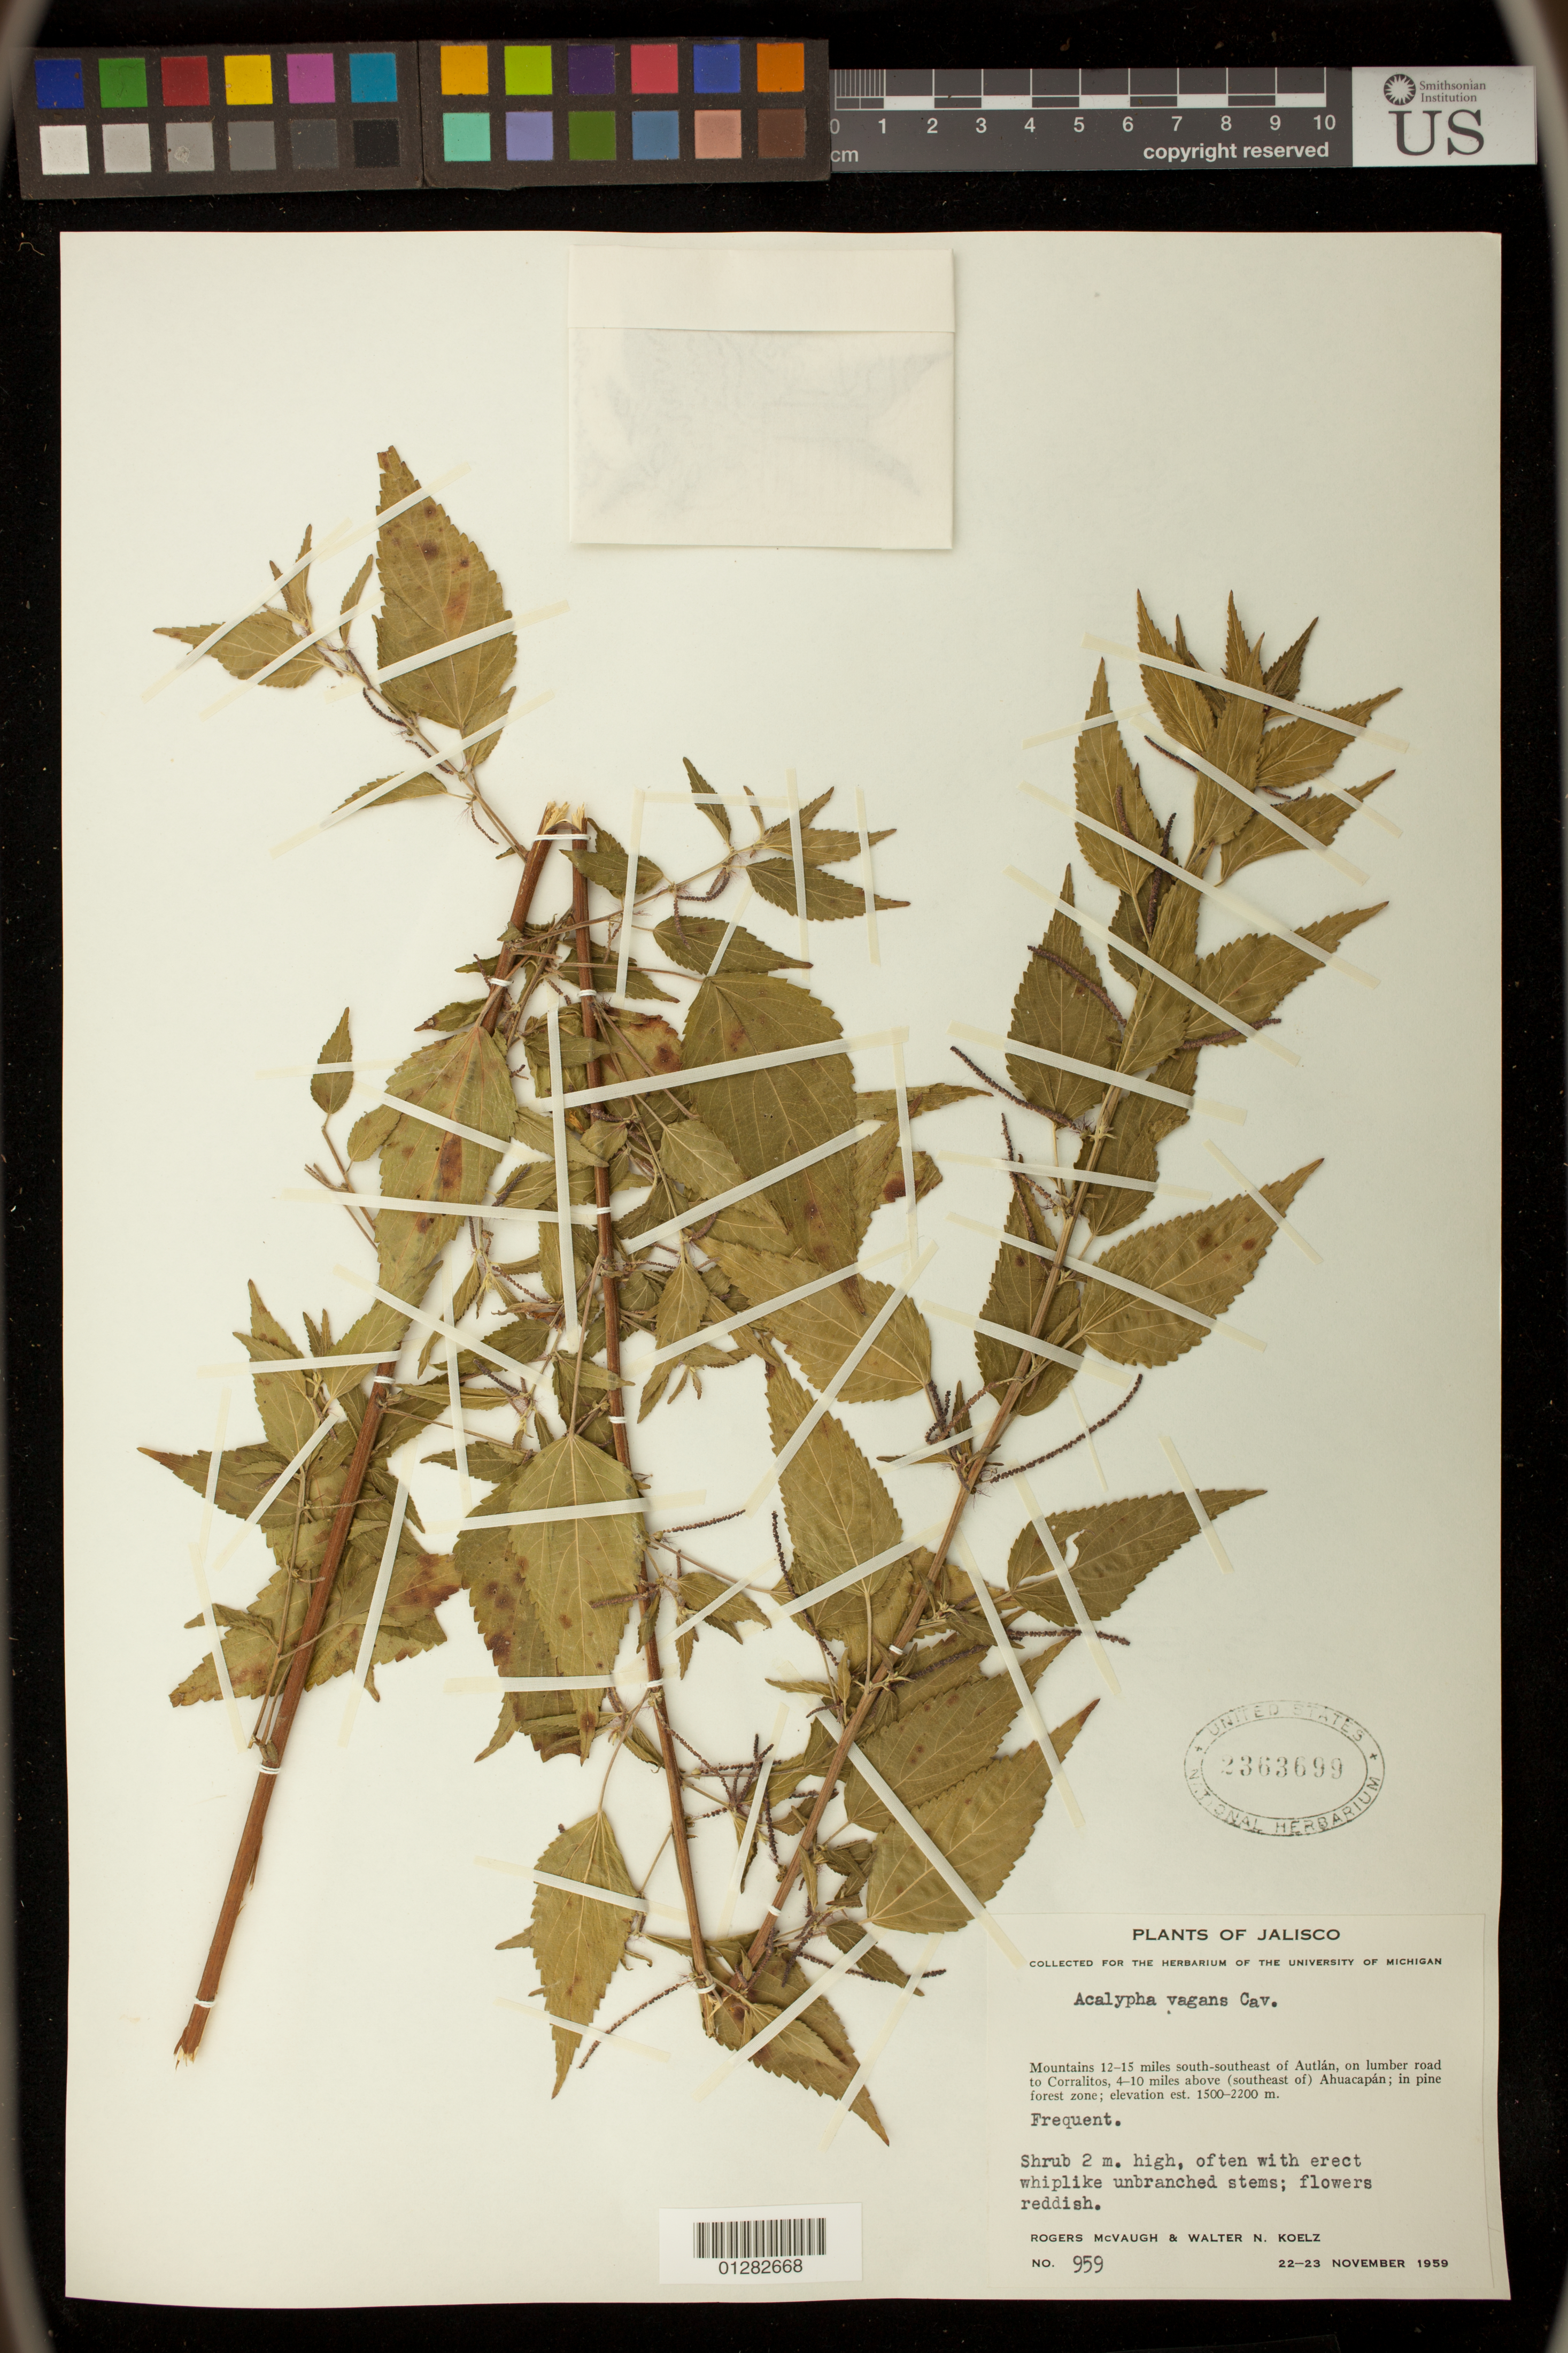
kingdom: Plantae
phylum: Tracheophyta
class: Magnoliopsida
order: Malpighiales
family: Euphorbiaceae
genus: Acalypha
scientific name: Acalypha vagans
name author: Cav.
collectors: E. W. Nelson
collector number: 959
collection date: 1959-11-22/1959-11-23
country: Mexico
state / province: Jalisco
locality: Mountains 12-15 miles south-southeast of Autlan, on lumber road to Corralitos, 4-10 miles above (southeast of) Ahuacapan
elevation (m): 1500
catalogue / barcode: US 2363699